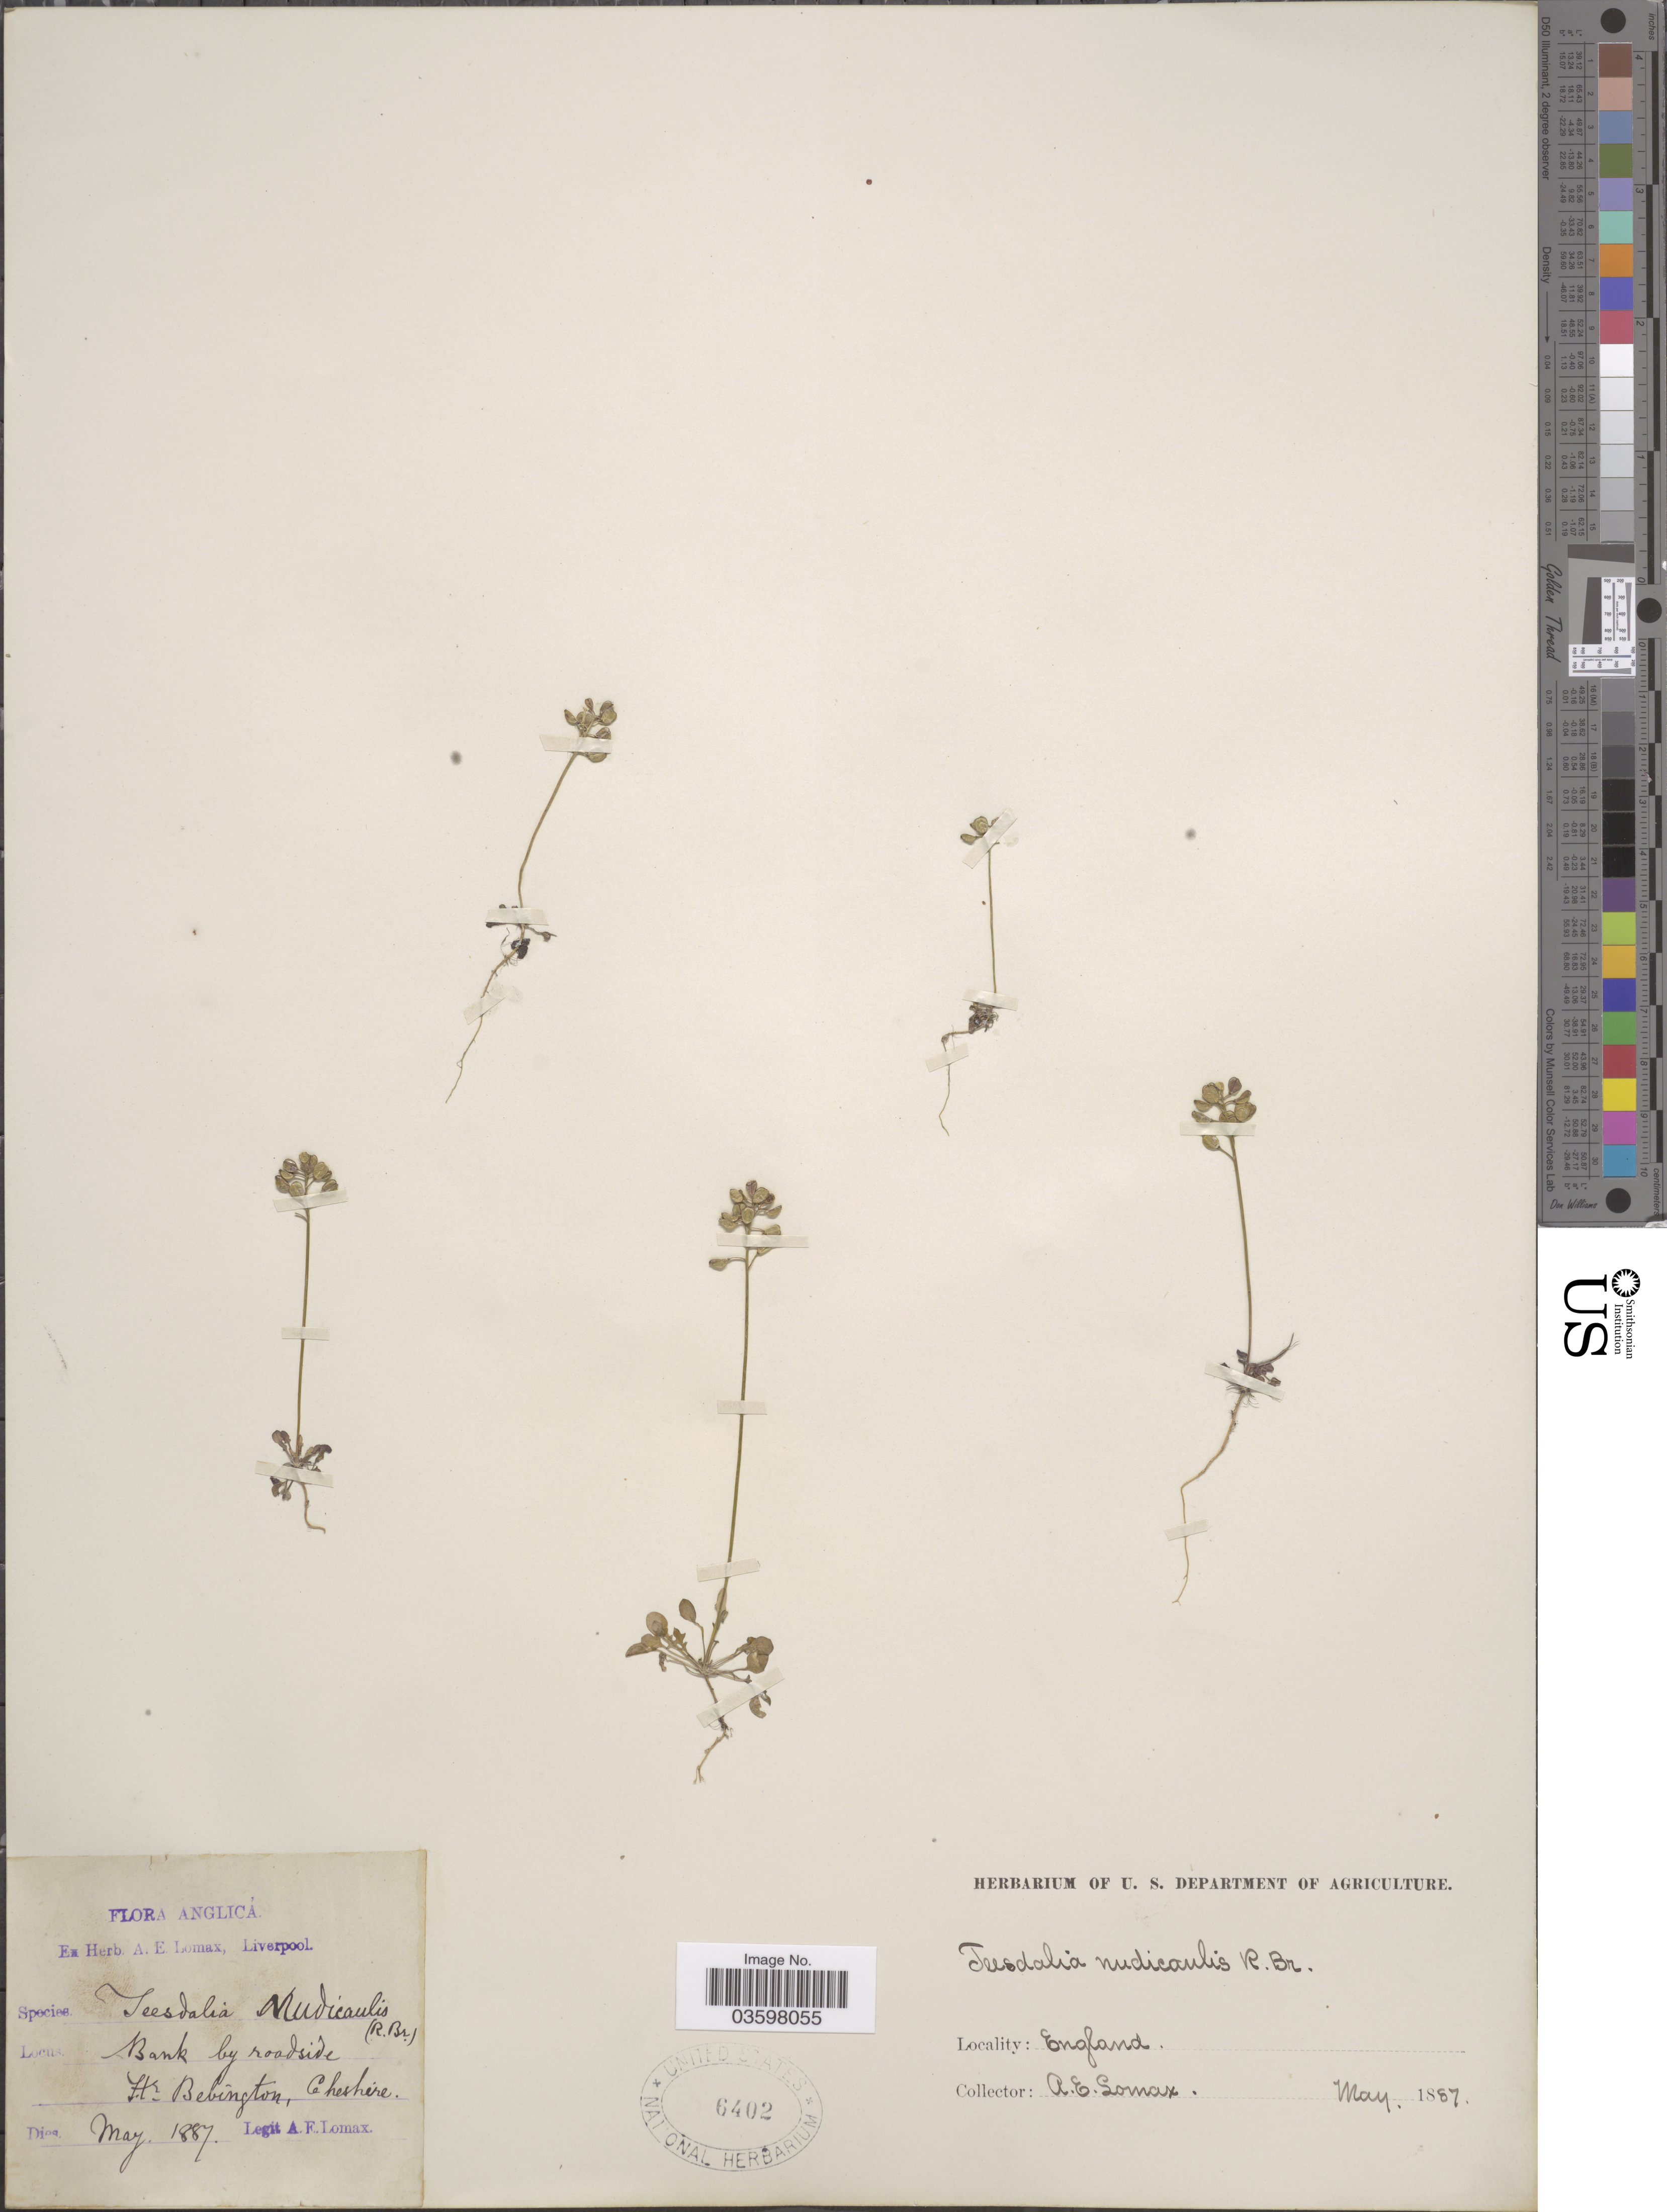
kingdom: Plantae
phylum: Tracheophyta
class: Magnoliopsida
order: Brassicales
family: Brassicaceae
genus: Teesdalia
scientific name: Teesdalia nudicaulis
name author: (L.) W.T. Aiton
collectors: A. Lomax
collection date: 1887-05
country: United Kingdom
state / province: England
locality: Bank by roadside. Hr. Bebington, Cheshire.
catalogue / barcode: US 6402